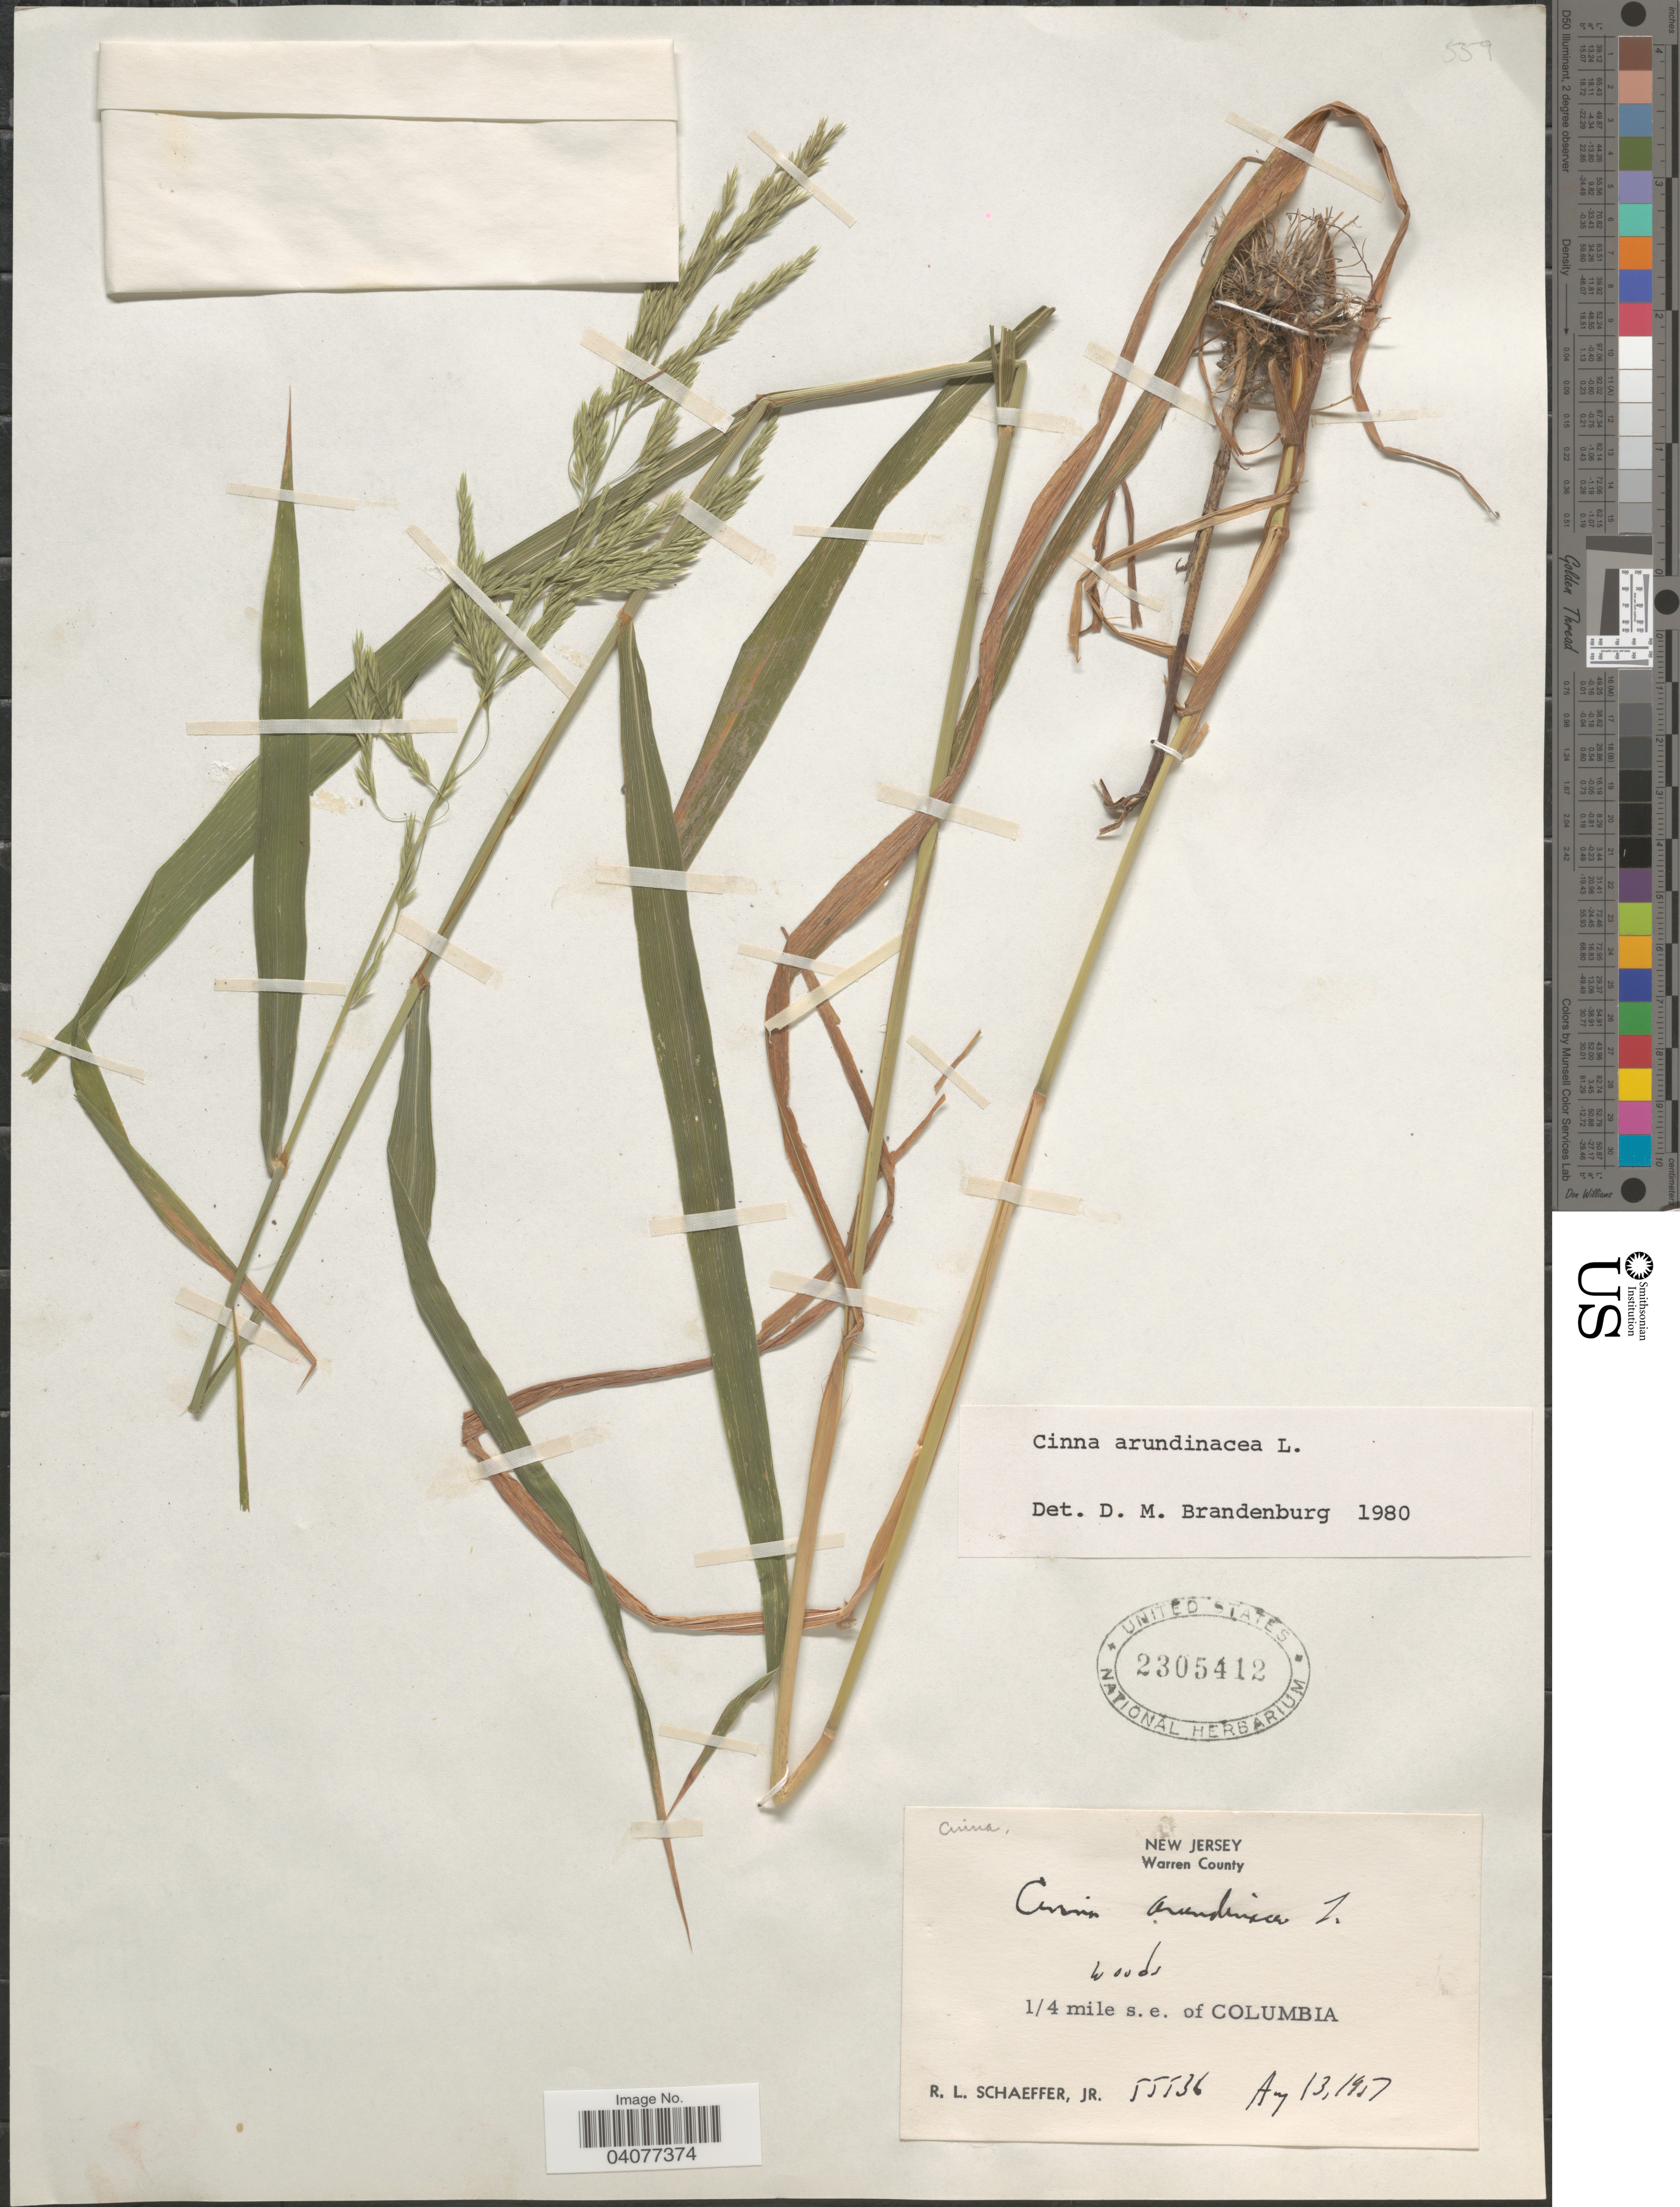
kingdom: Plantae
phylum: Tracheophyta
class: Liliopsida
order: Poales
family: Poaceae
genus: Cinna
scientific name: Cinna arundinacea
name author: L.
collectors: R. L. Schaeffer Jr.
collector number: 55536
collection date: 1957-08-13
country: United States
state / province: New Jersey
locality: Warren County. ¼ mile s.e. of Columbia.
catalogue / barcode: US 2305412